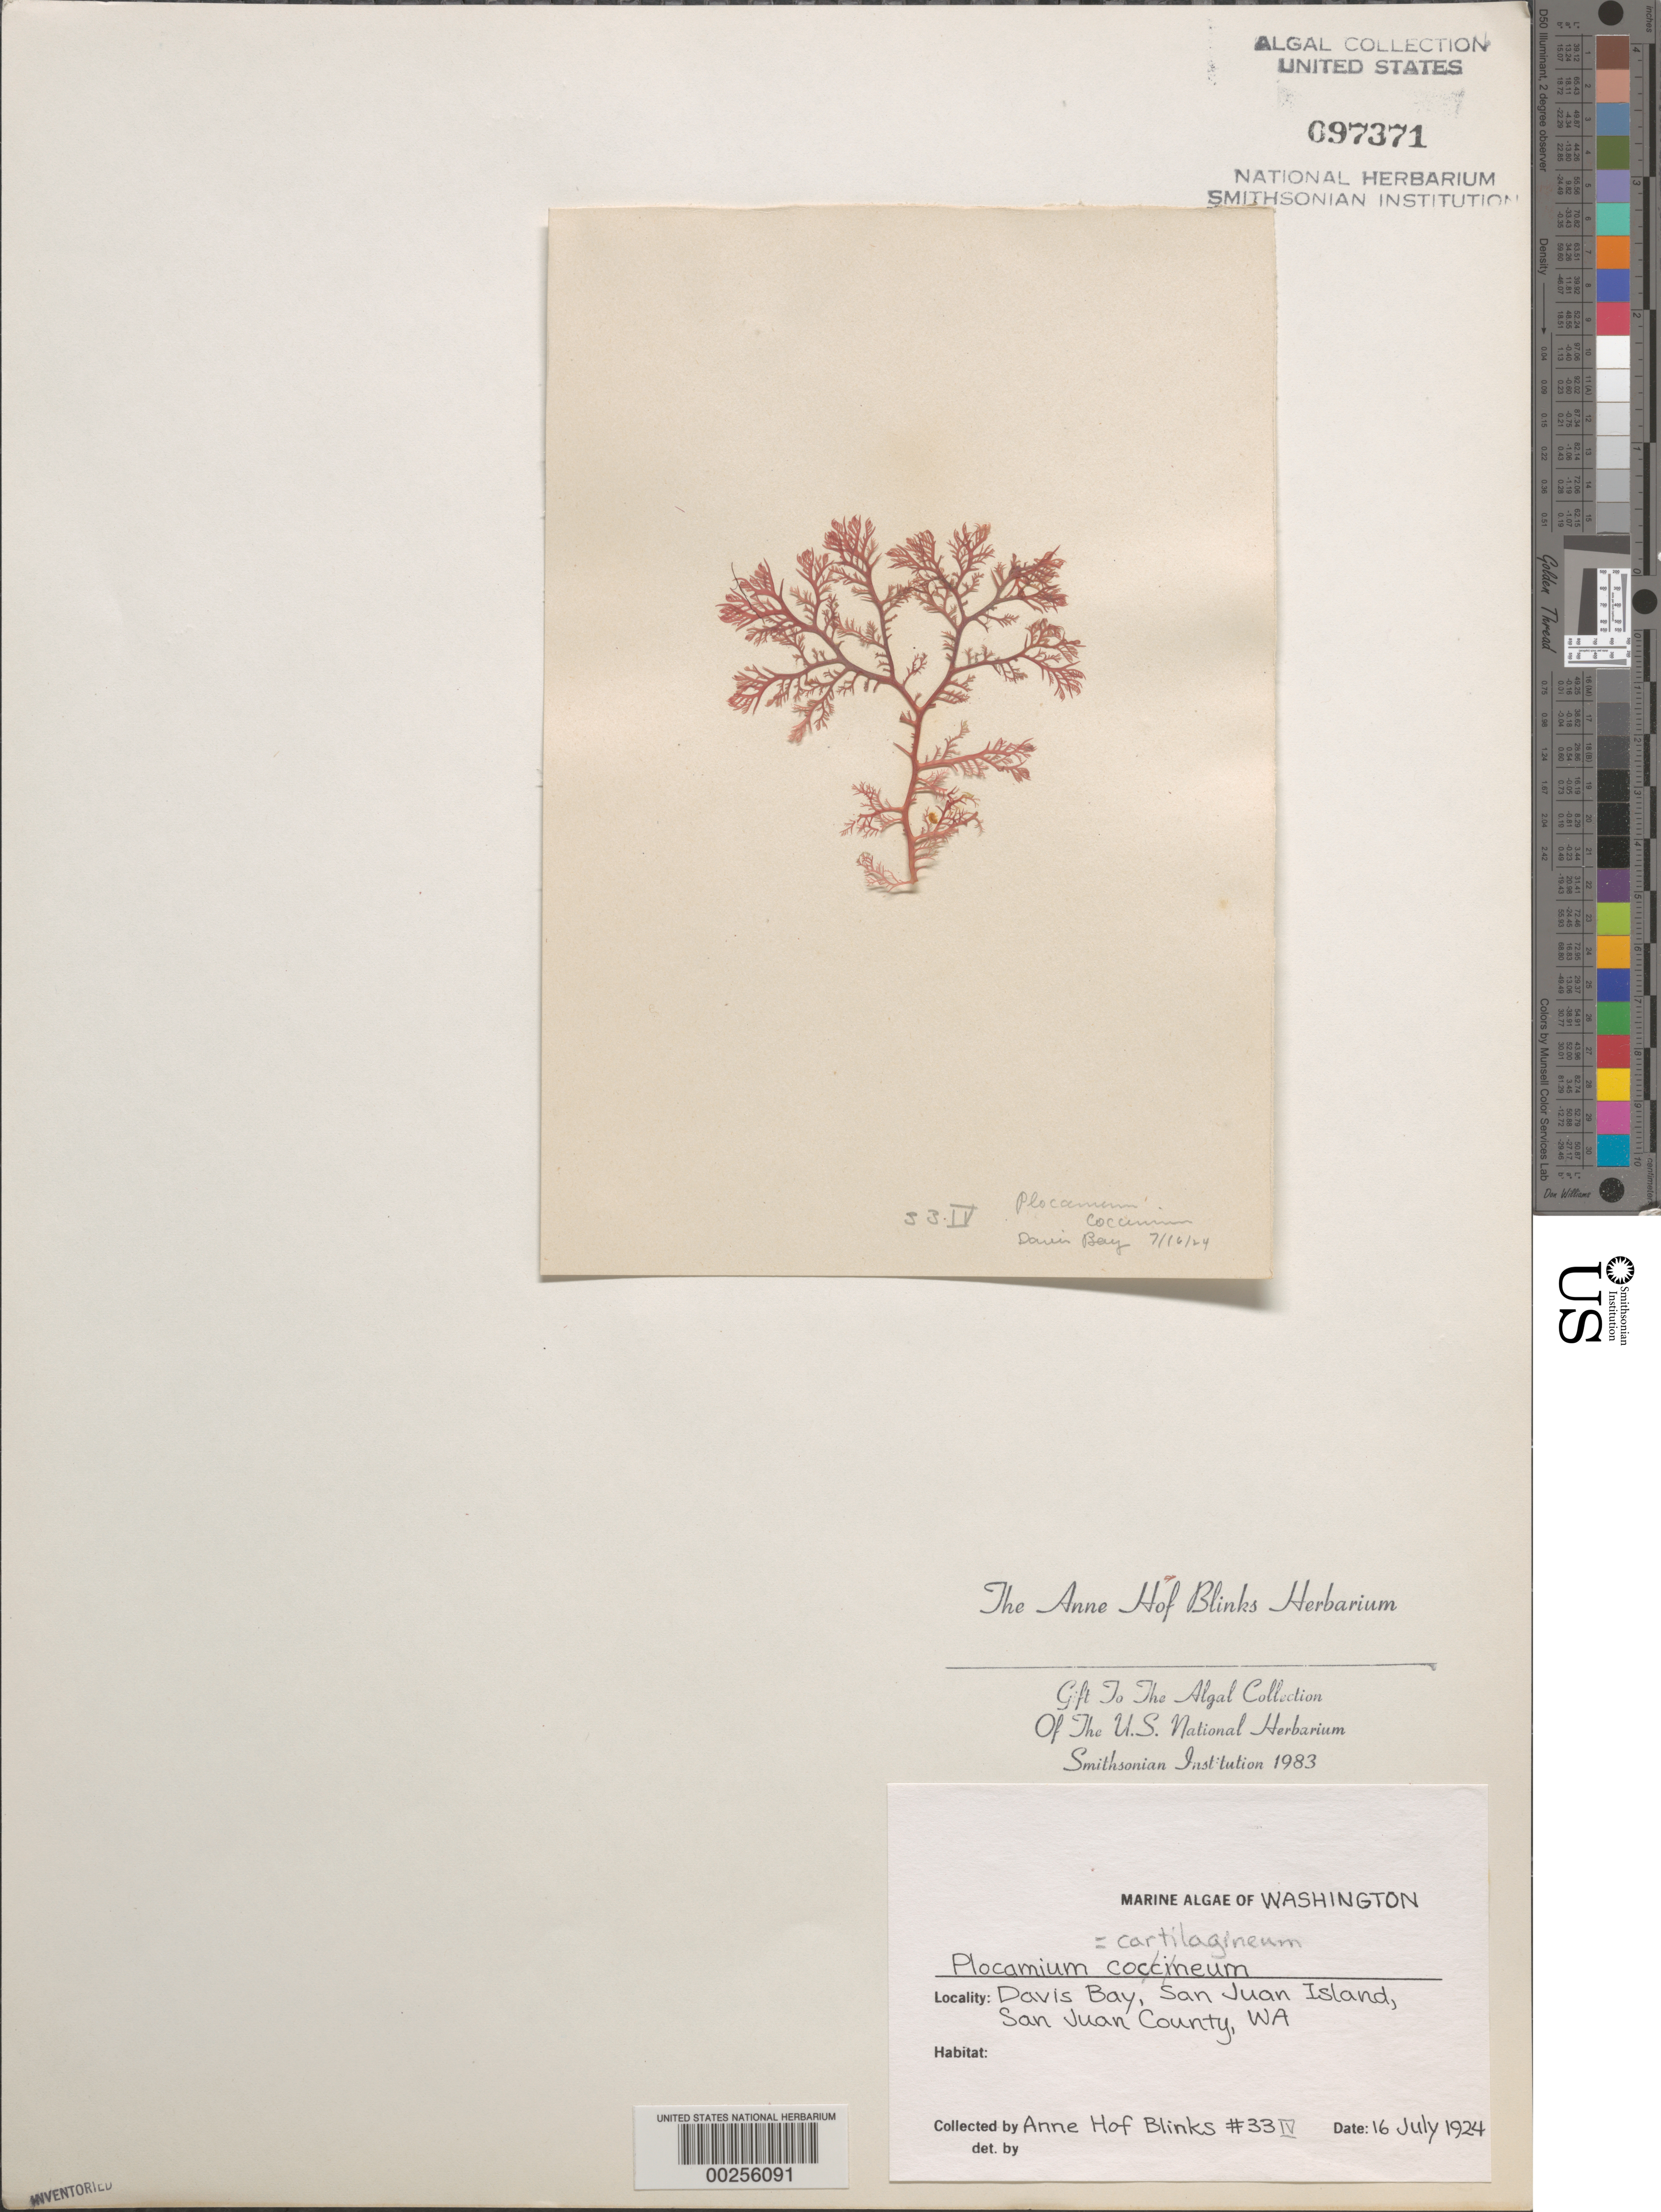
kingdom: Plantae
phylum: Rhodophyta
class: Florideophyceae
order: Plocamiales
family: Plocamiaceae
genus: Plocamium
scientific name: Plocamium cartilagineum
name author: (L.) P.S. Dixon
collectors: A. Blinks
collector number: AHB 33iv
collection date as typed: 16 Jul 1924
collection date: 1924-07-16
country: United States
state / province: Washington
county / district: San Juan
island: San Juan Island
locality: Davis Bay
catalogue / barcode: US 97371